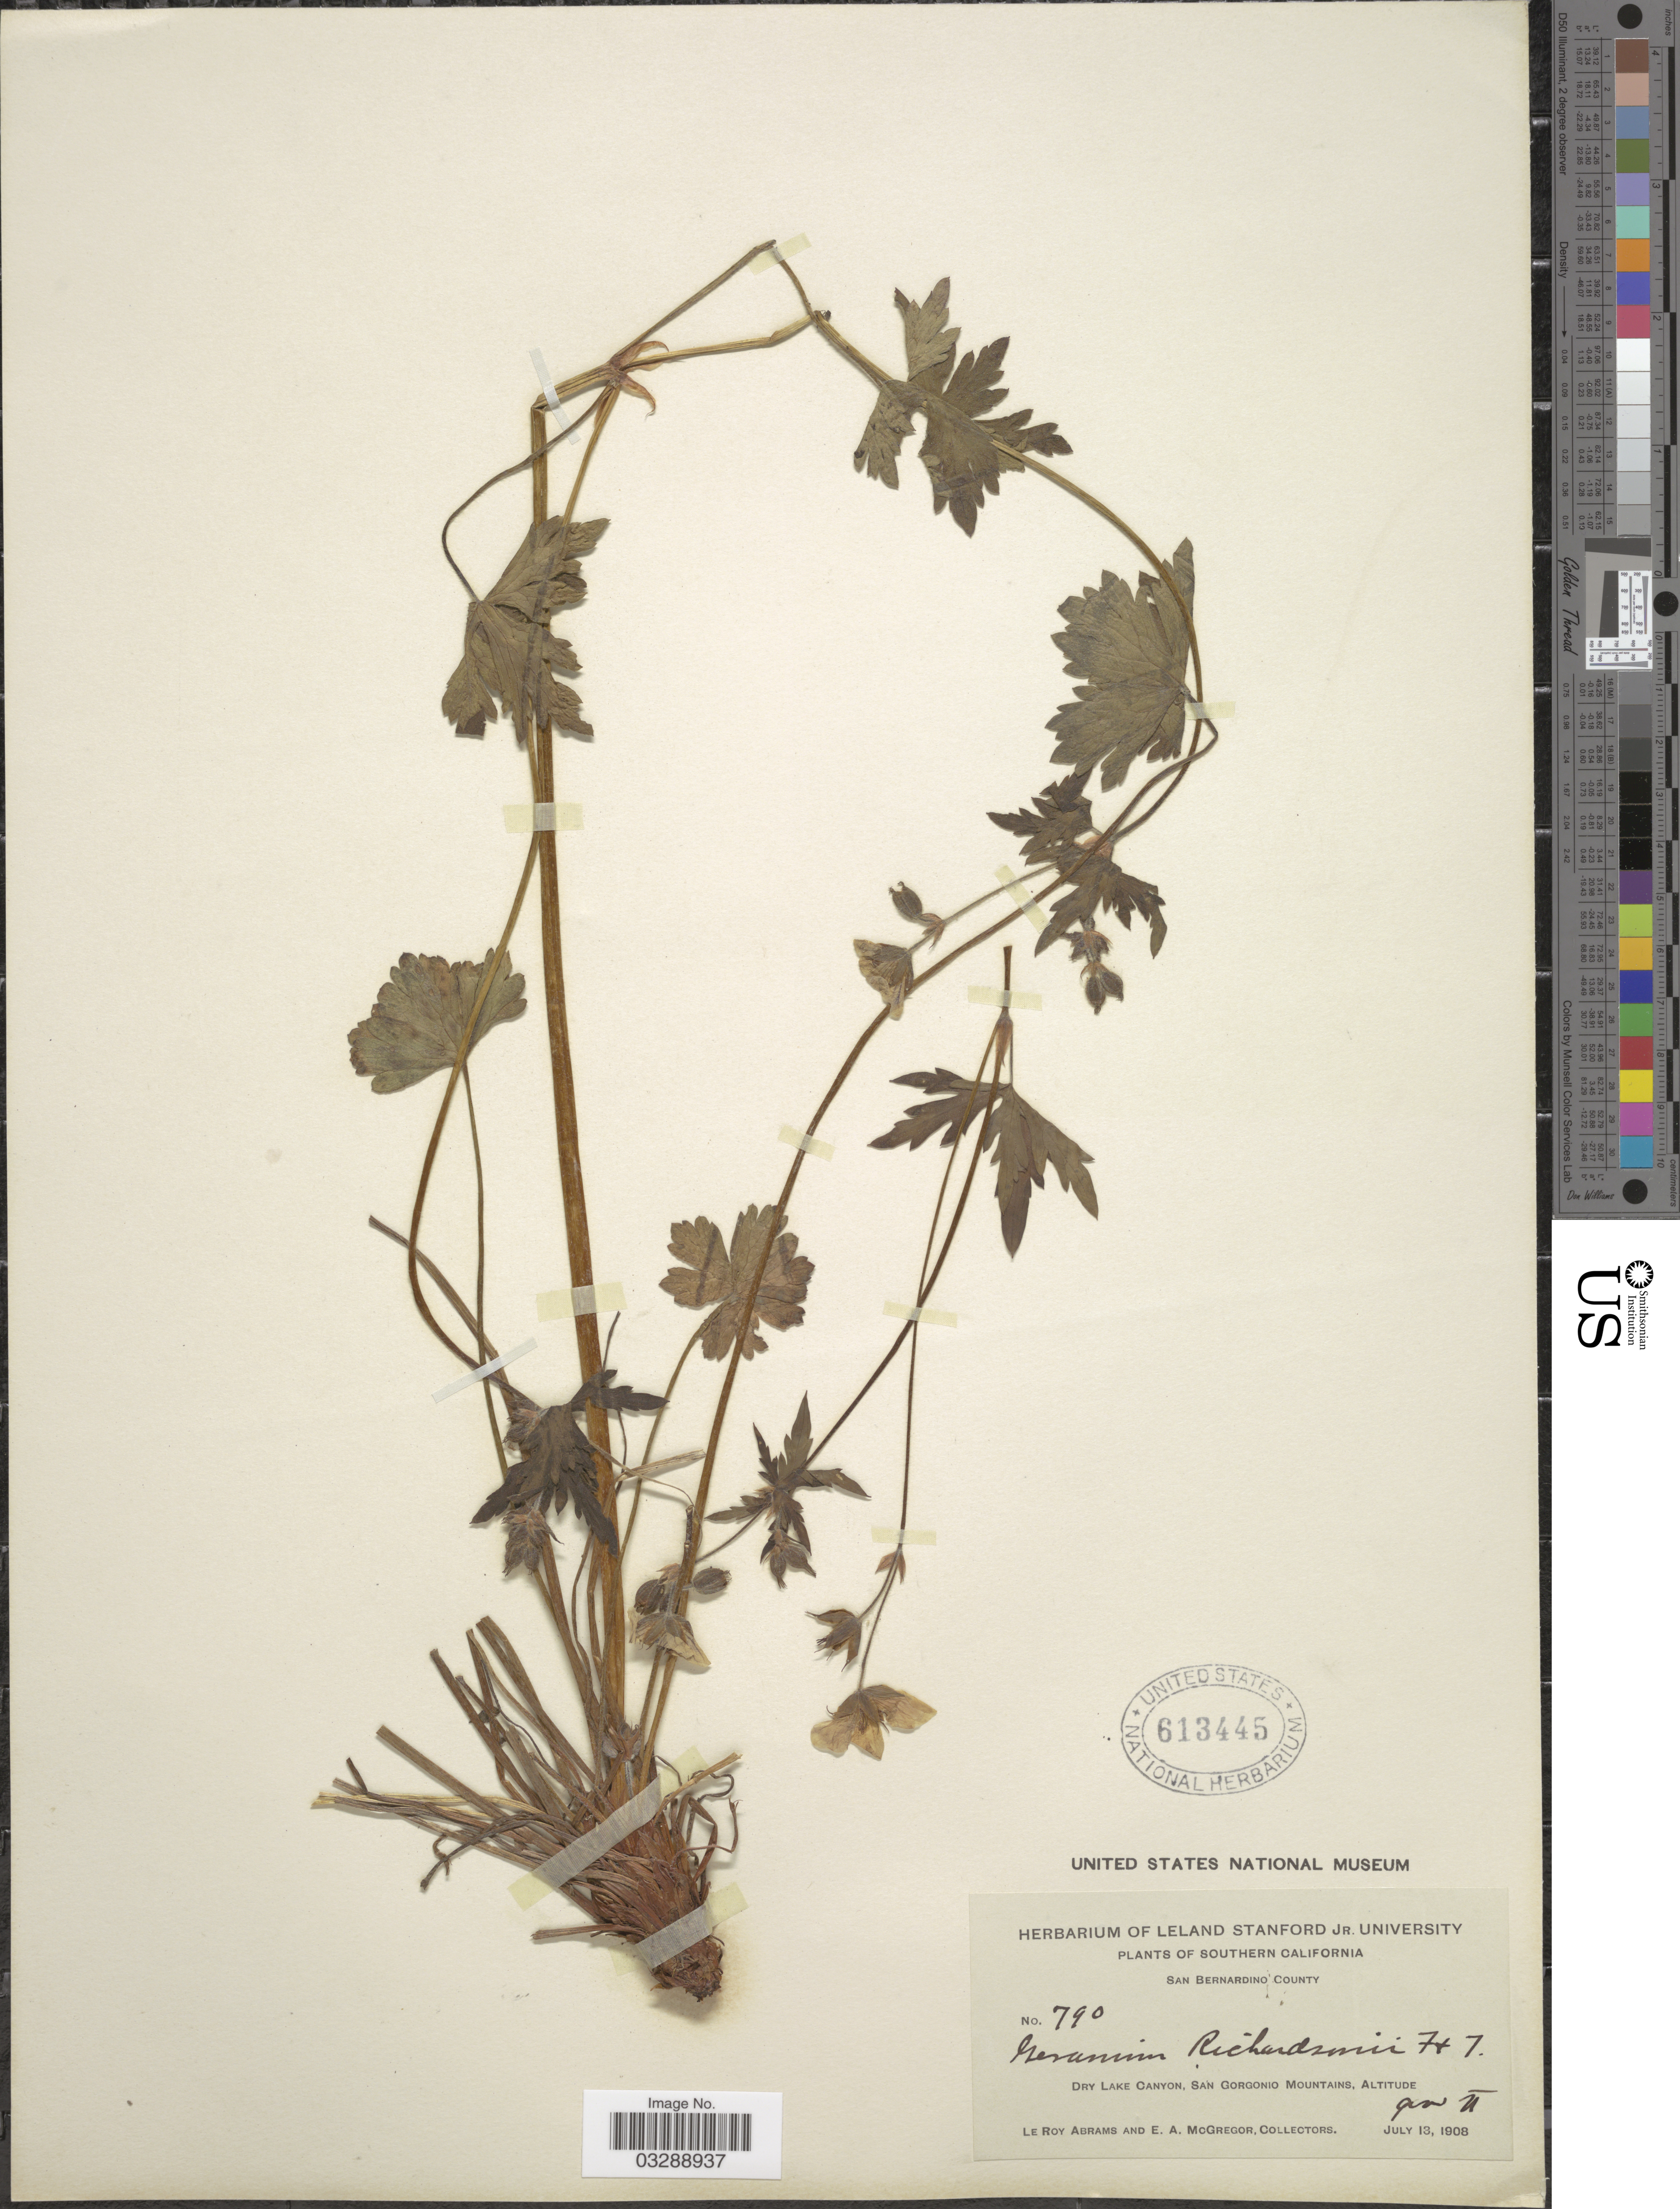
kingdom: Plantae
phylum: Tracheophyta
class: Magnoliopsida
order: Geraniales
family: Geraniaceae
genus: Geranium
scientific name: Geranium richardsonii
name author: Fisch. & Trautv.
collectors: L. Abrams & E. A. McGregor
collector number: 790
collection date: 1908-07-13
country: United States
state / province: California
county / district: San Bernardino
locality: Southern California. San Bernardino County. Dry Lake Canyon, San Gorgonio Mountains.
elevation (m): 274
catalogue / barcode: US 613445